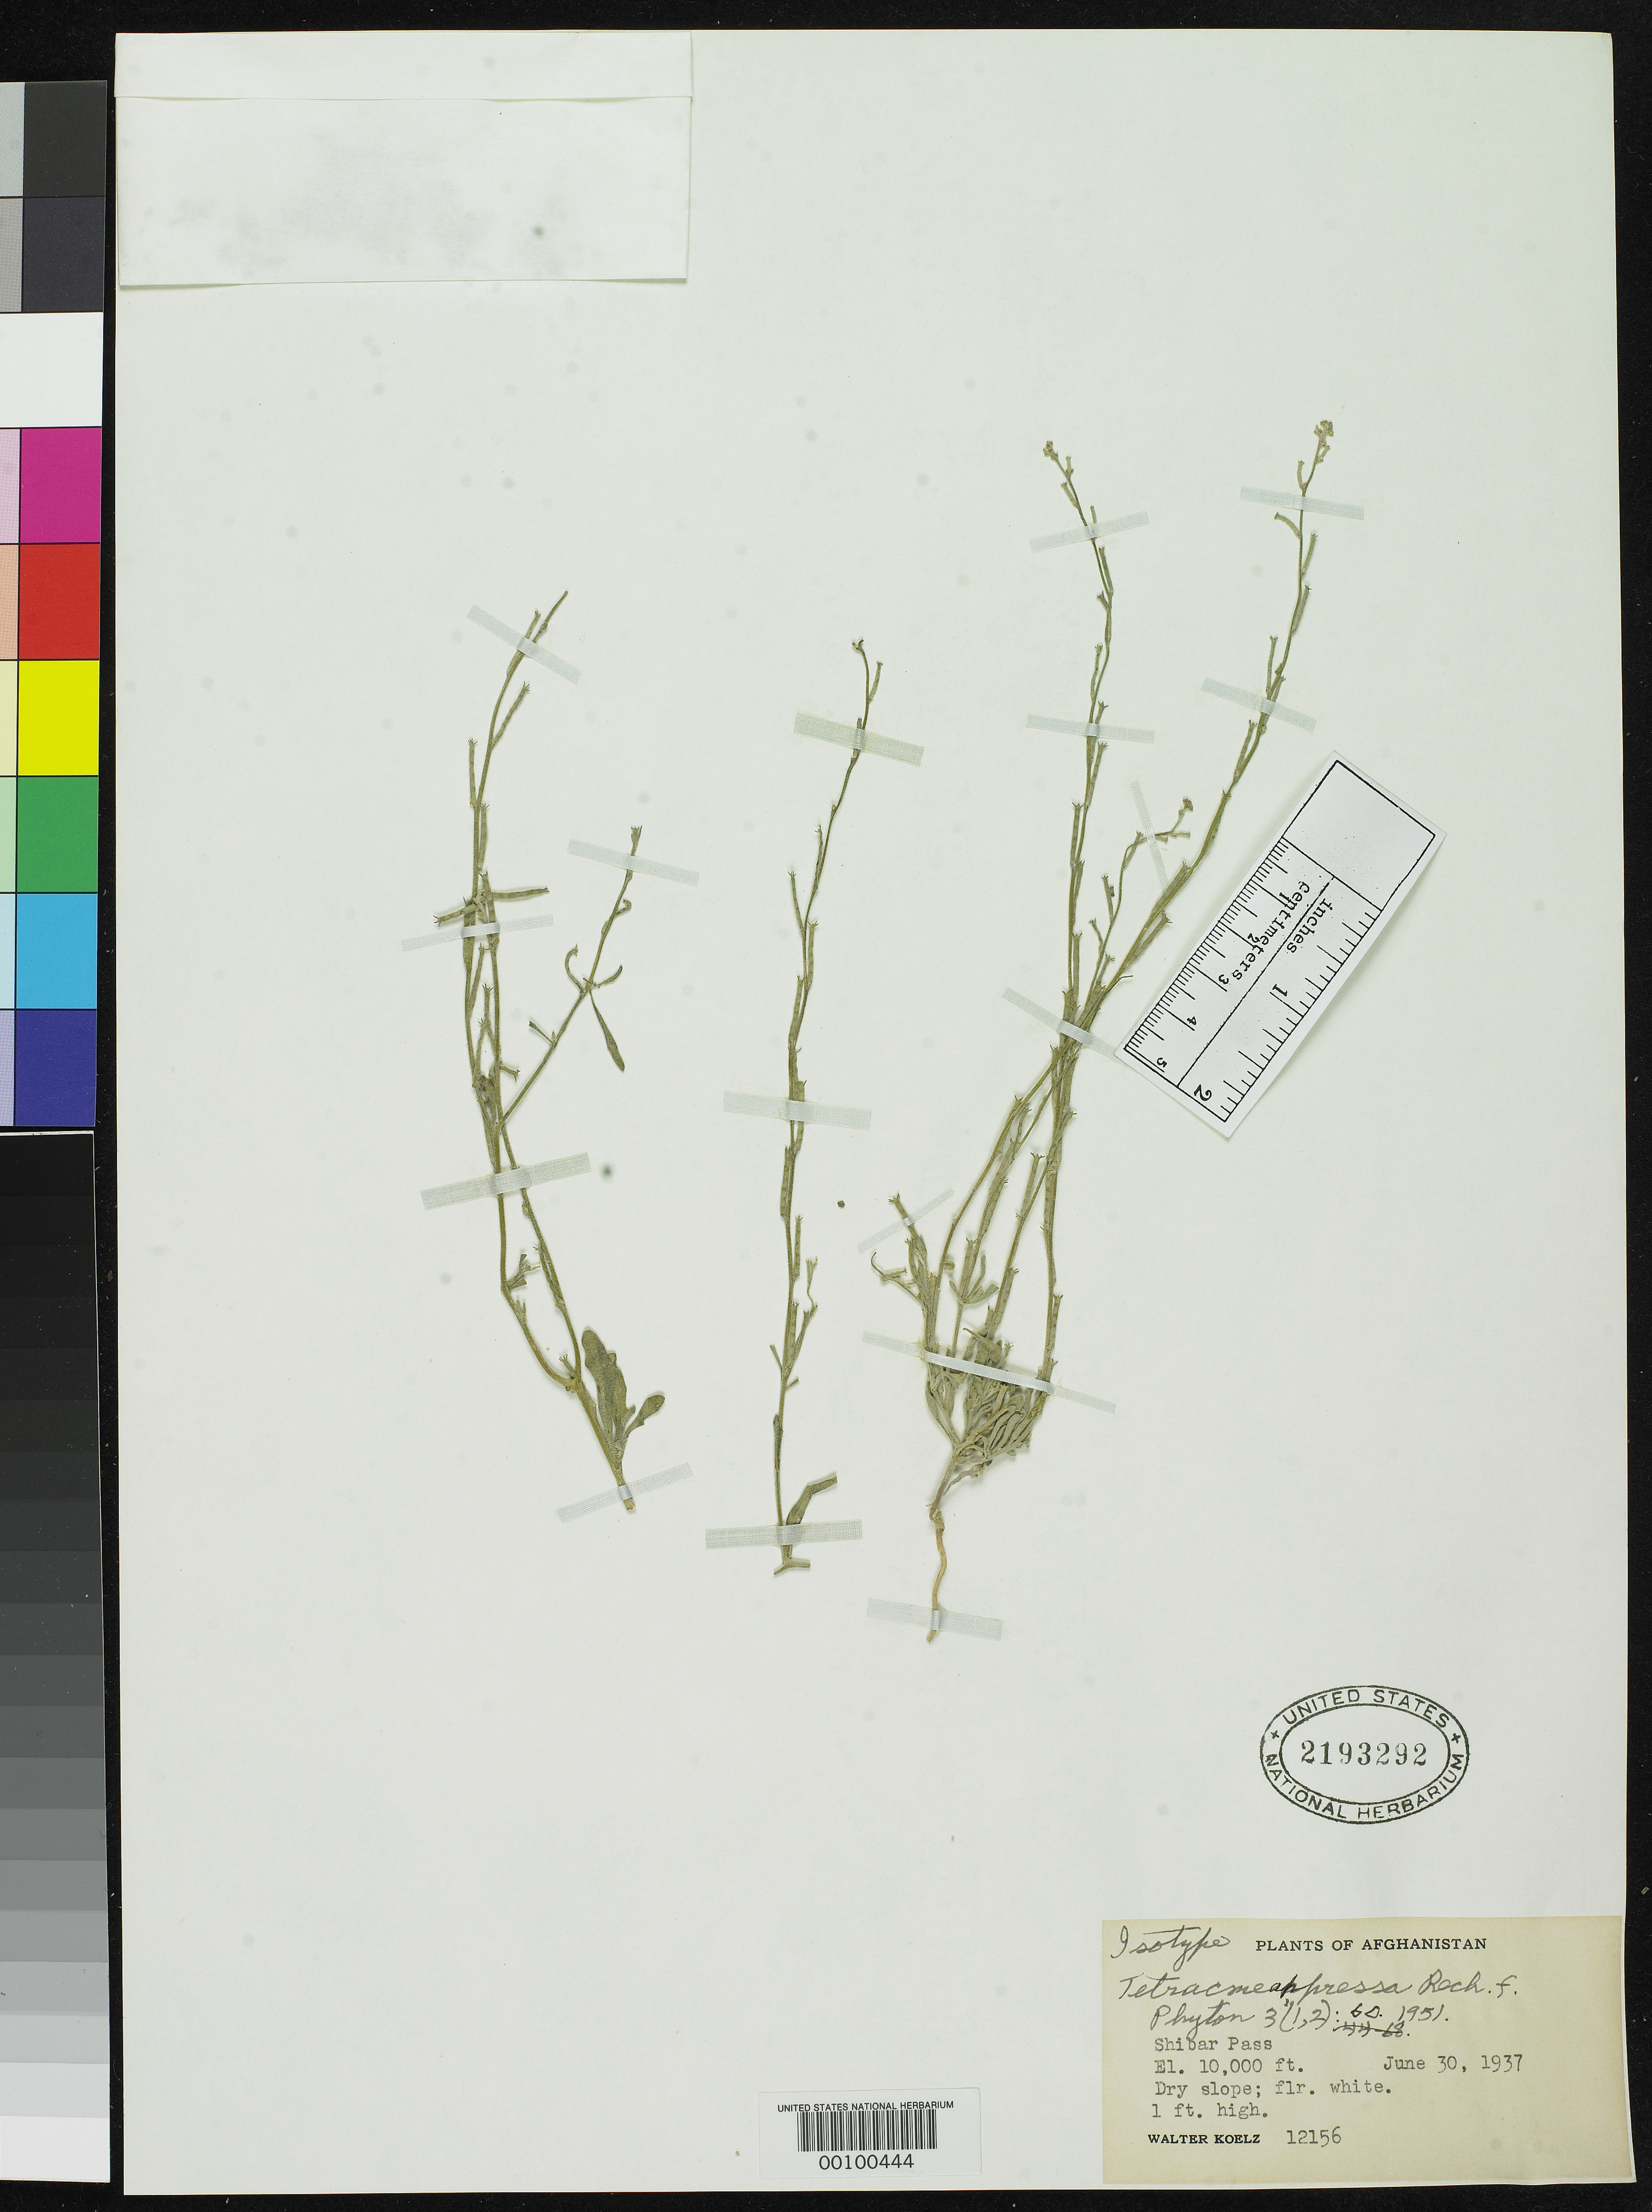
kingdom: Plantae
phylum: Tracheophyta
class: Magnoliopsida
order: Brassicales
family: Brassicaceae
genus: Tetracme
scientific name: Tetracme appressa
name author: Rech. f.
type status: Isotype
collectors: W. N. Koelz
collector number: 12156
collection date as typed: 30 Jun 1937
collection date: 1937-06-30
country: Afghanistan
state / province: Kabul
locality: Shibar pass; alt. 10000 ft.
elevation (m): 3048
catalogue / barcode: US 2193292